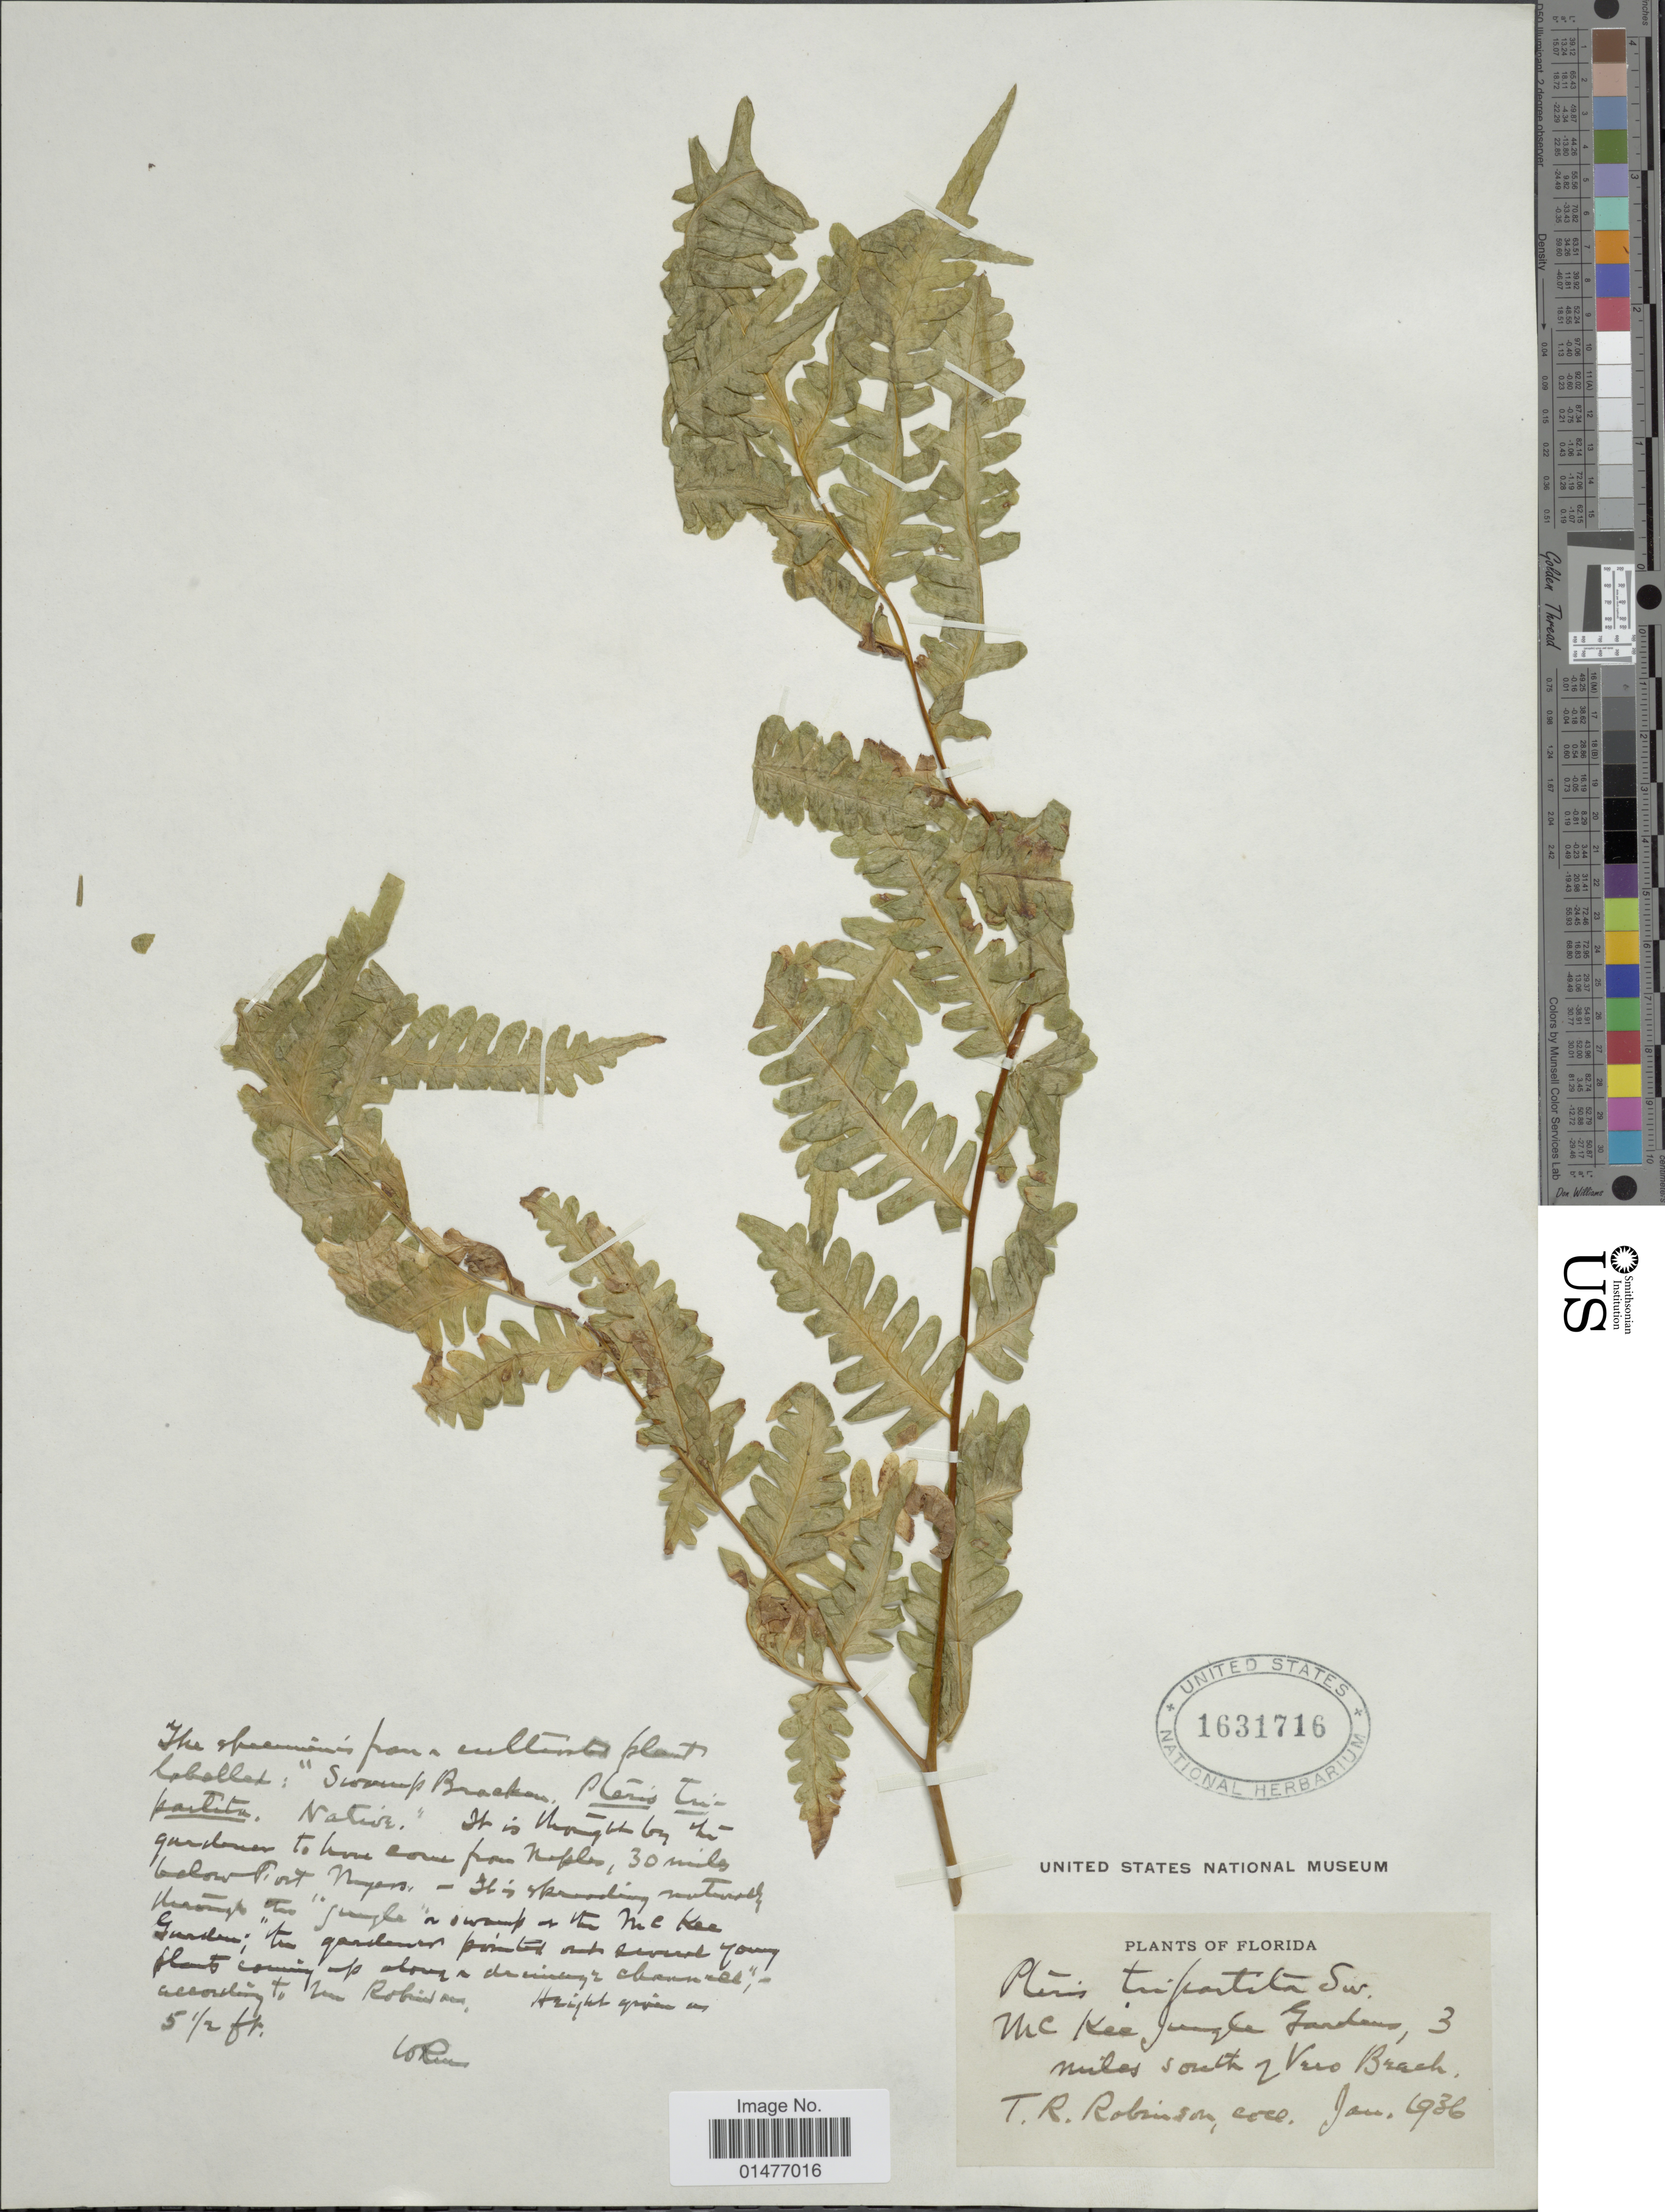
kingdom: Plantae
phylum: Tracheophyta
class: Polypodiopsida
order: Polypodiales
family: Pteridaceae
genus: Pteris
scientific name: Pteris tripartita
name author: Sw.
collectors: T. R. Robinson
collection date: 1936-01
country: United States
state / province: Florida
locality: Mc Kee Jungle Gardens, 3 miles south of Vero Beach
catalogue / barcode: US 1631716